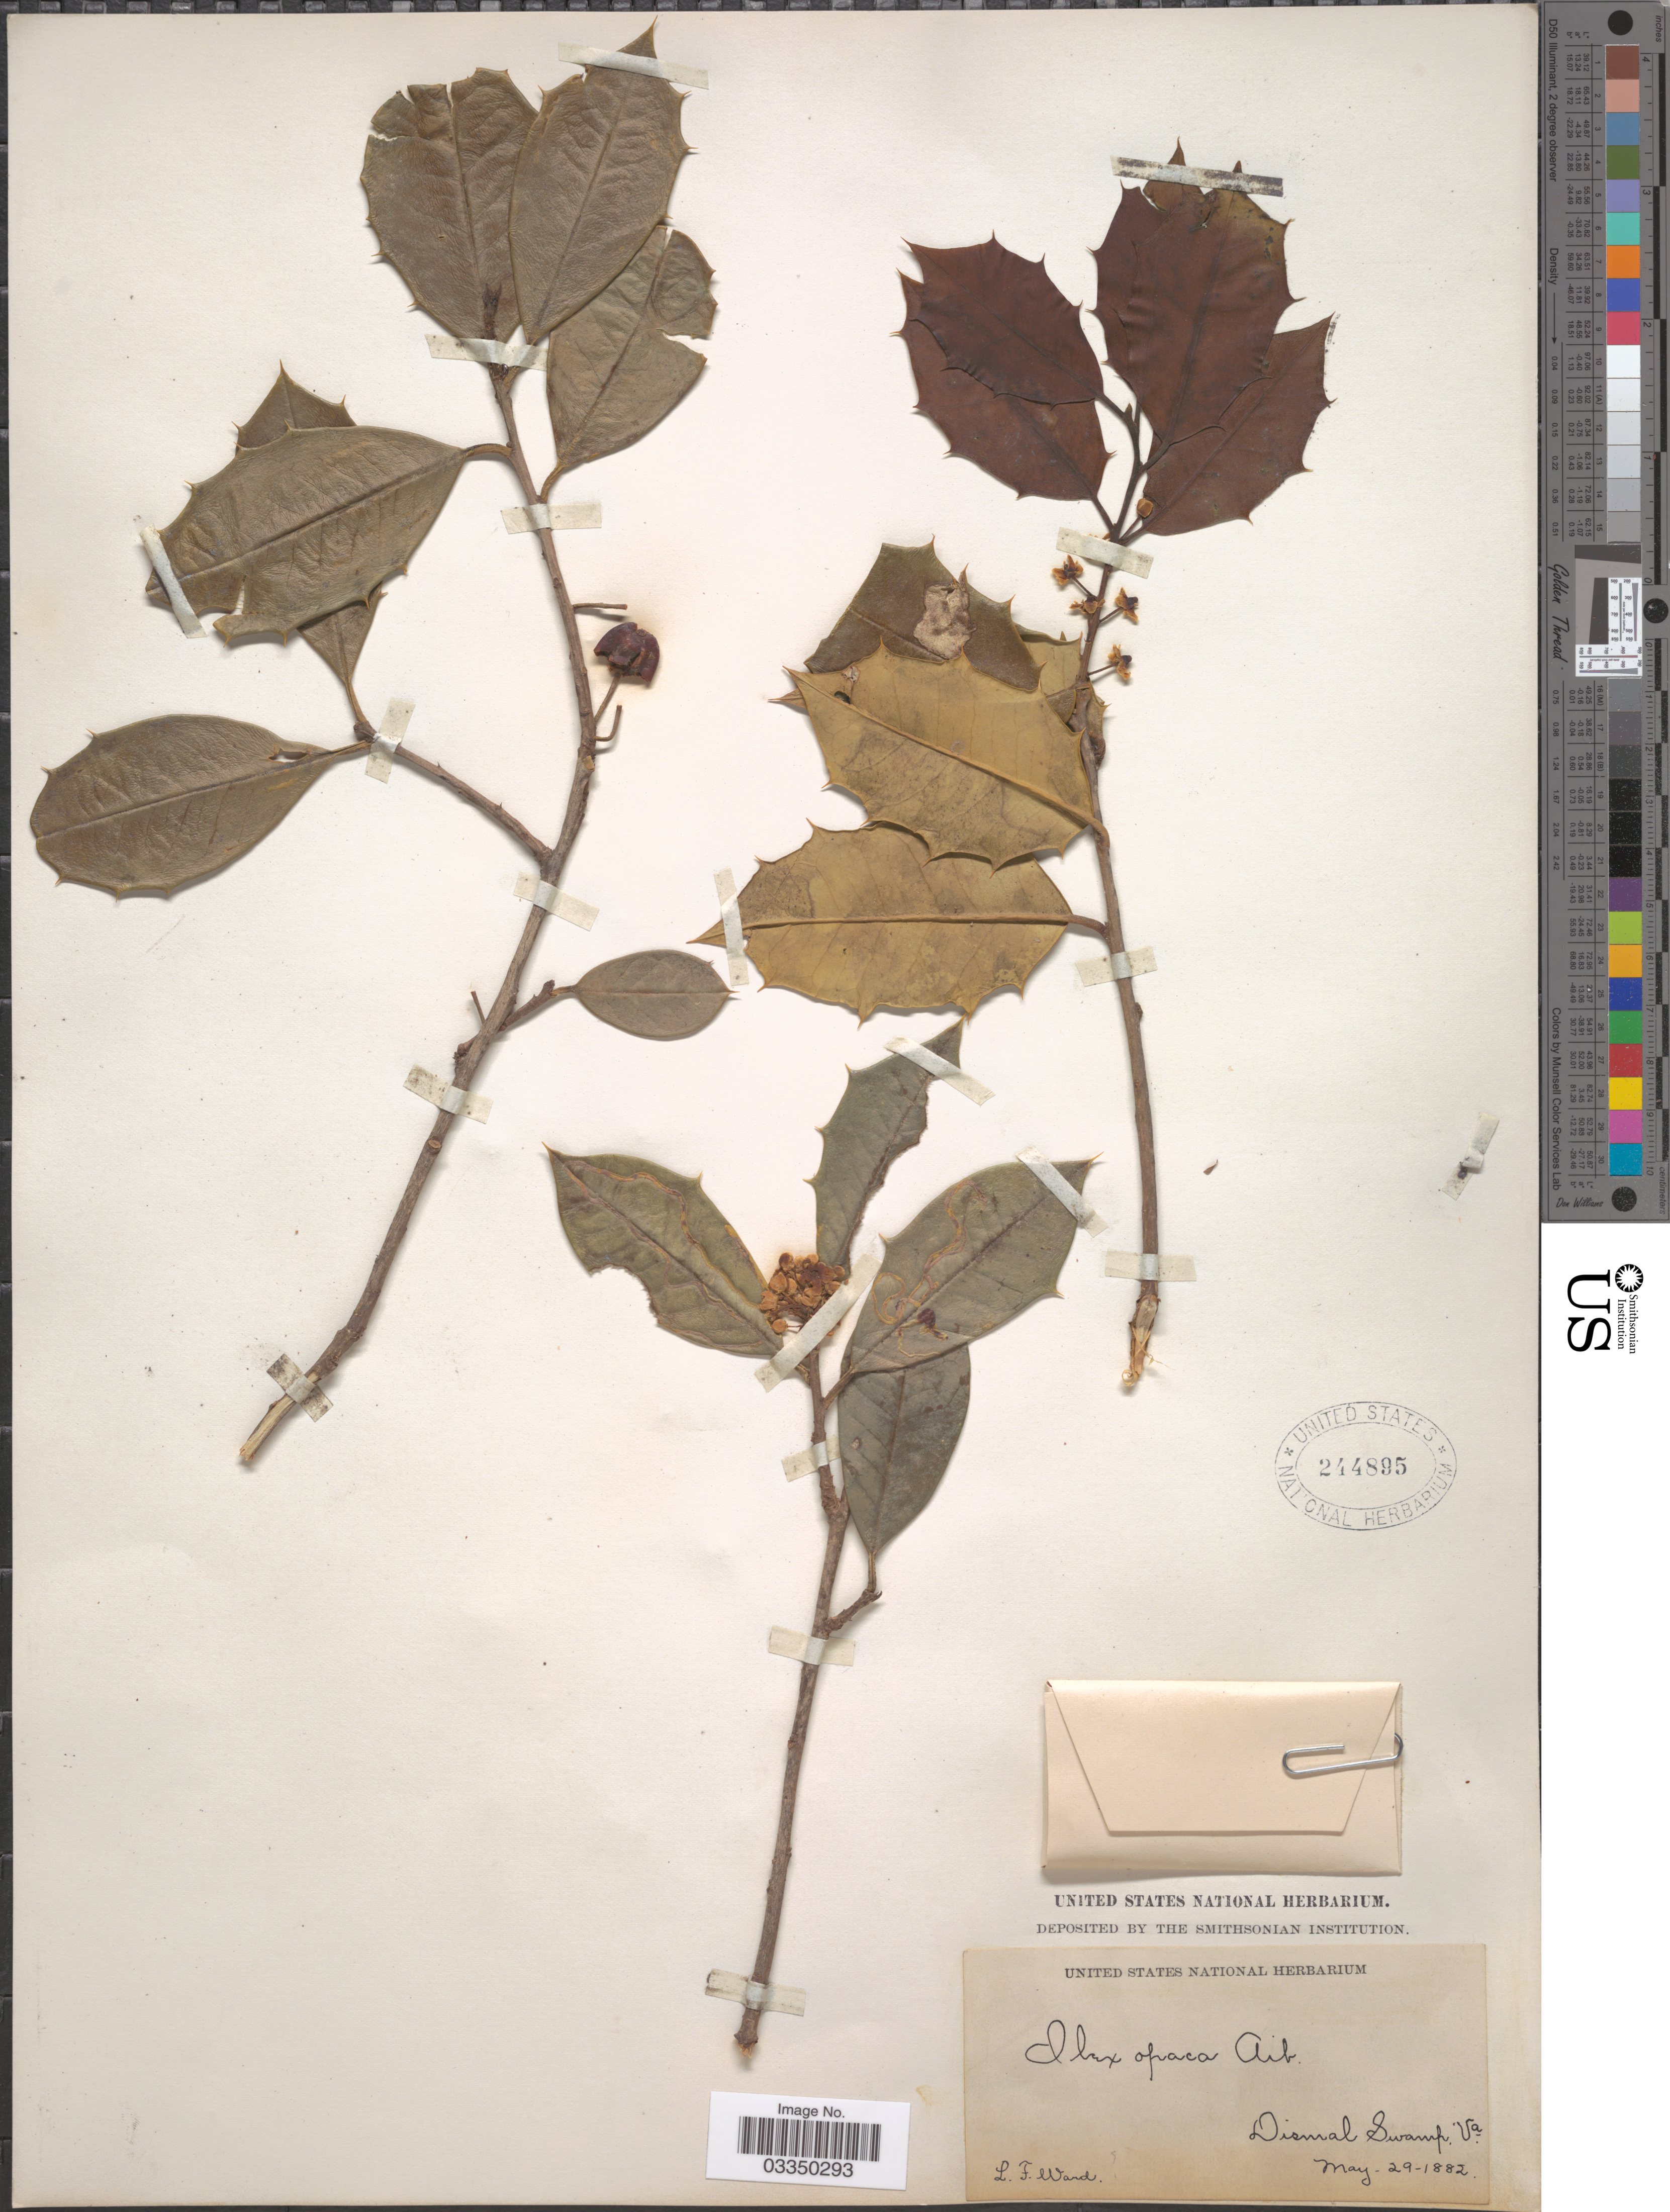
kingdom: Plantae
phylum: Tracheophyta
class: Magnoliopsida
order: Aquifoliales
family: Aquifoliaceae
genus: Ilex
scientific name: Ilex opaca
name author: Aiton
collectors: L. Ward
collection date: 1882-05-29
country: United States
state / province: Virginia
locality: Dismal Swamp.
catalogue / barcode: US 244895